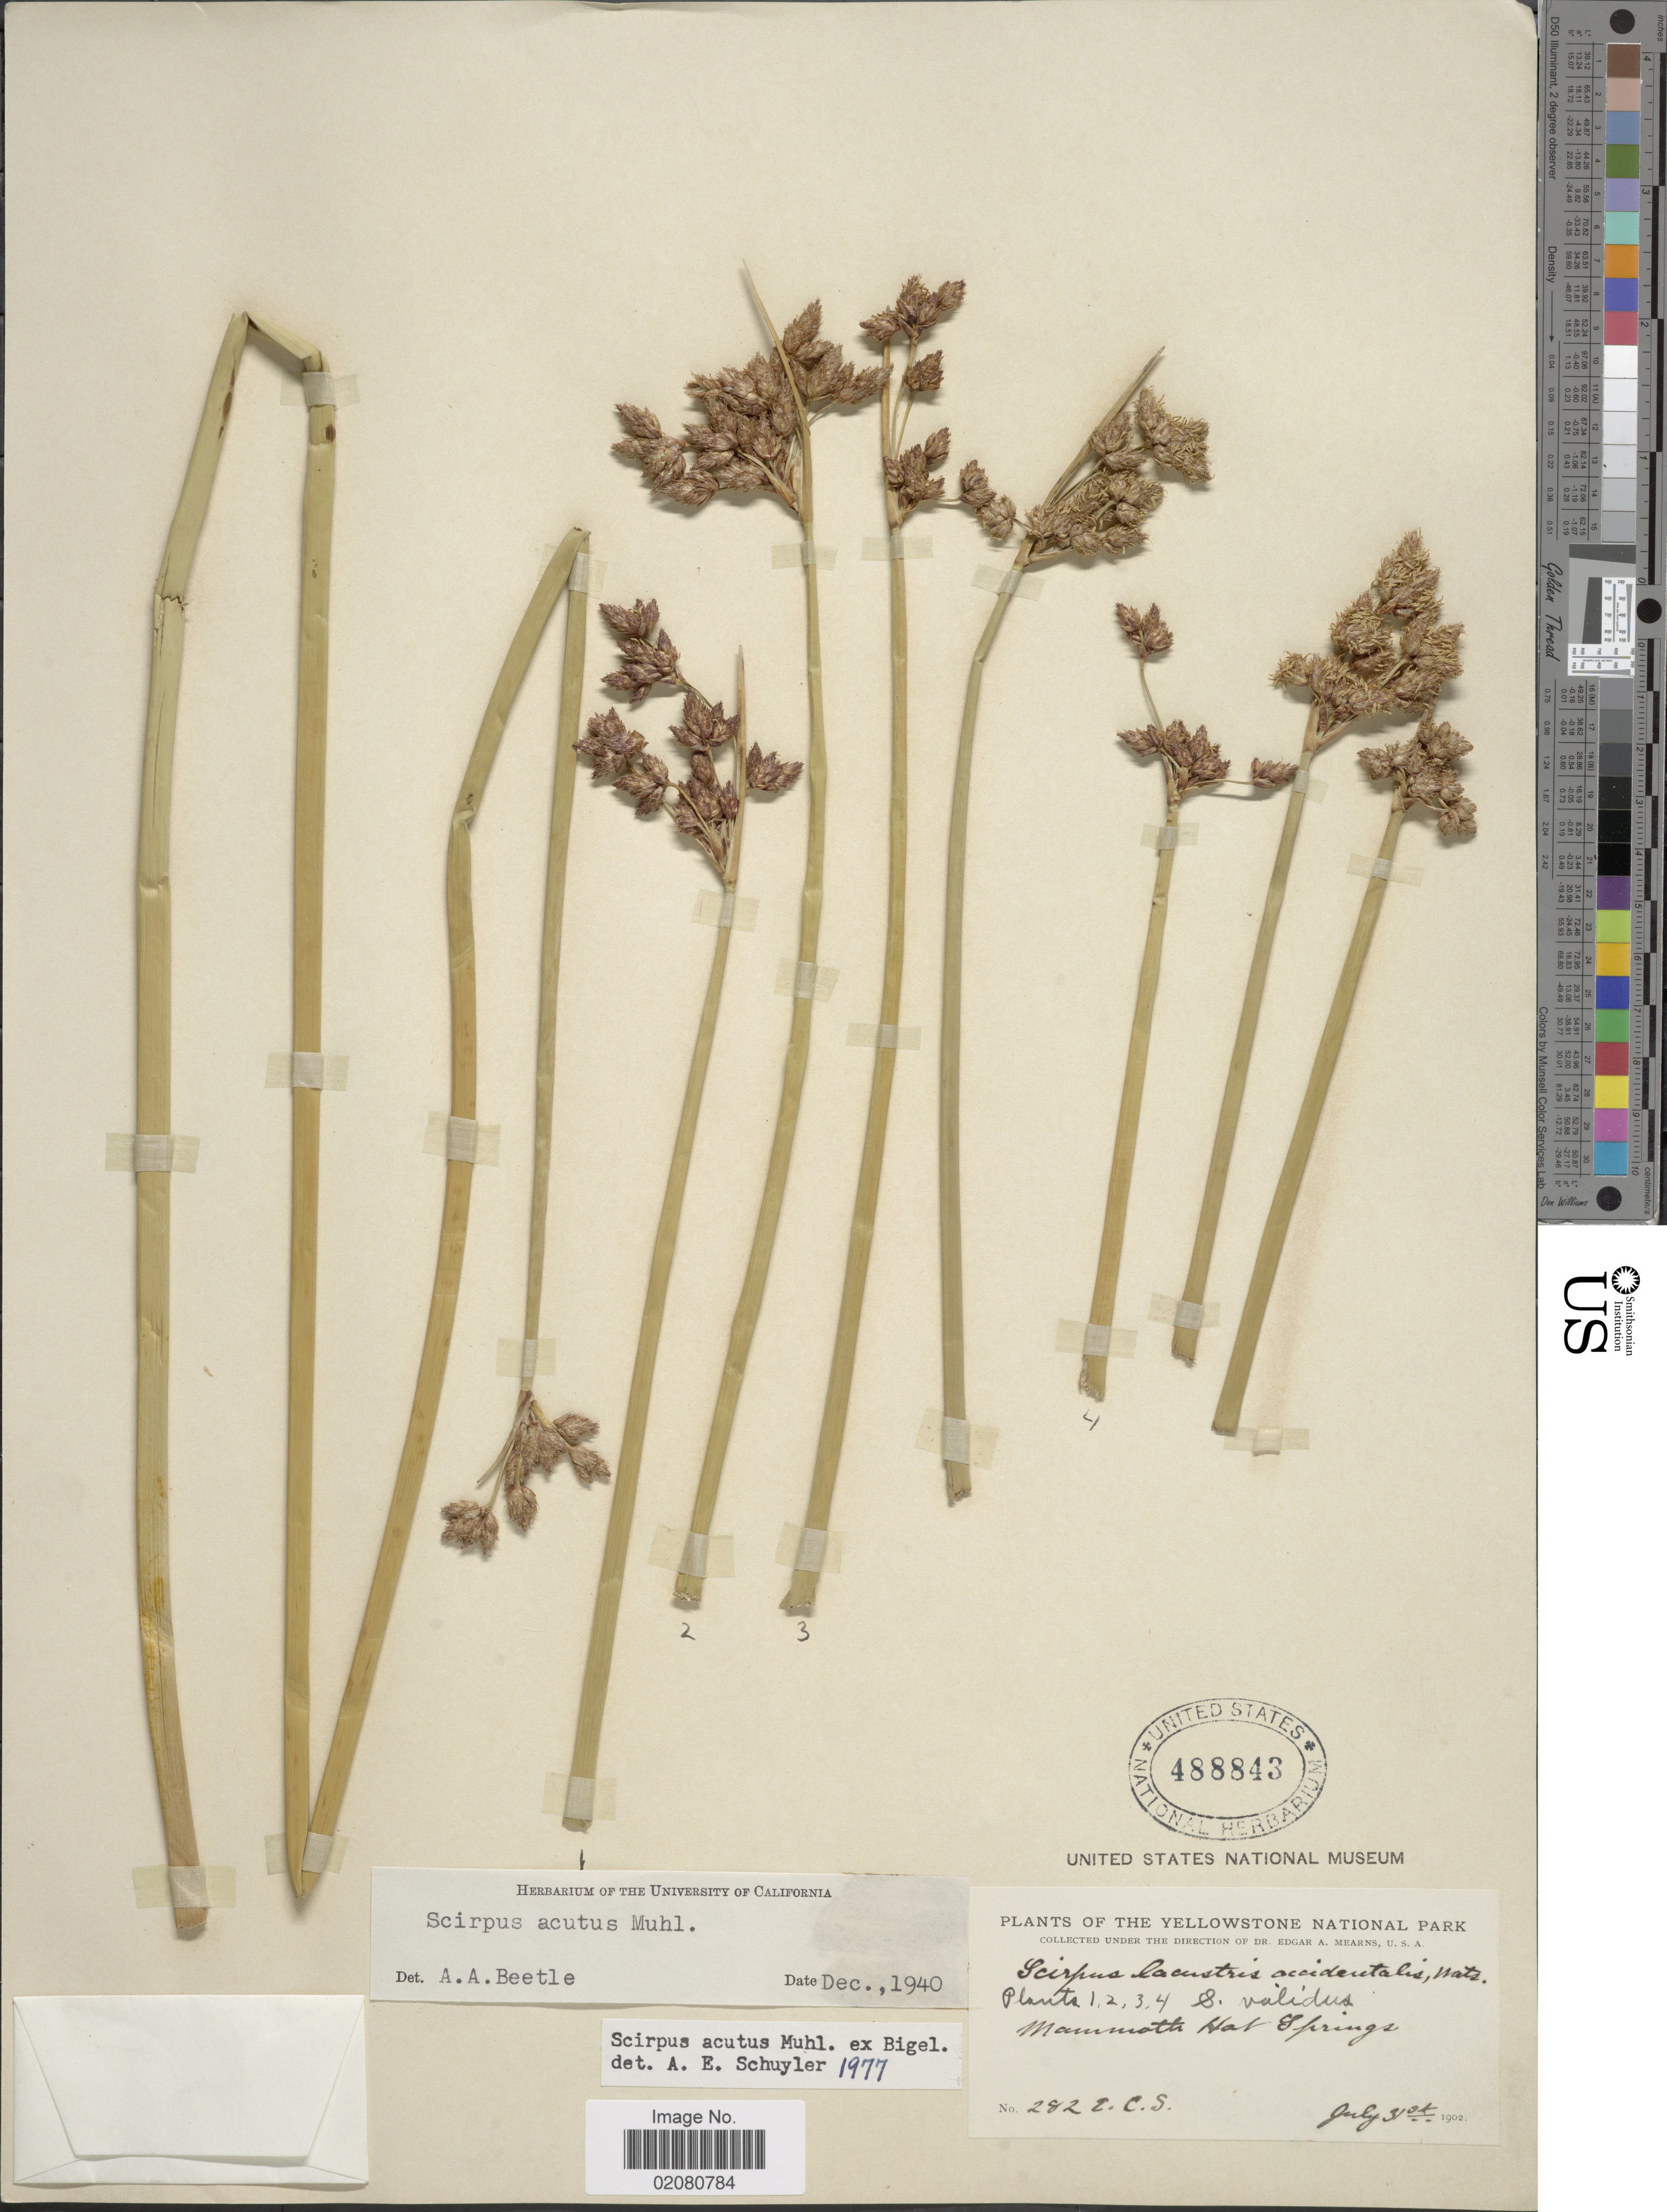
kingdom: Plantae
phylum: Tracheophyta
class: Liliopsida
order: Poales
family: Cyperaceae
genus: Schoenoplectus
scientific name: Schoenoplectus acutus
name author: (Muhl. ex Bigelow) Á. Löve & D. Löve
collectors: E. C. Smith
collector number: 282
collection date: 1902-07-31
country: United States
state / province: Wyoming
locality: Yellowstone National Park. Mammoth Hot Springs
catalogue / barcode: US 488843